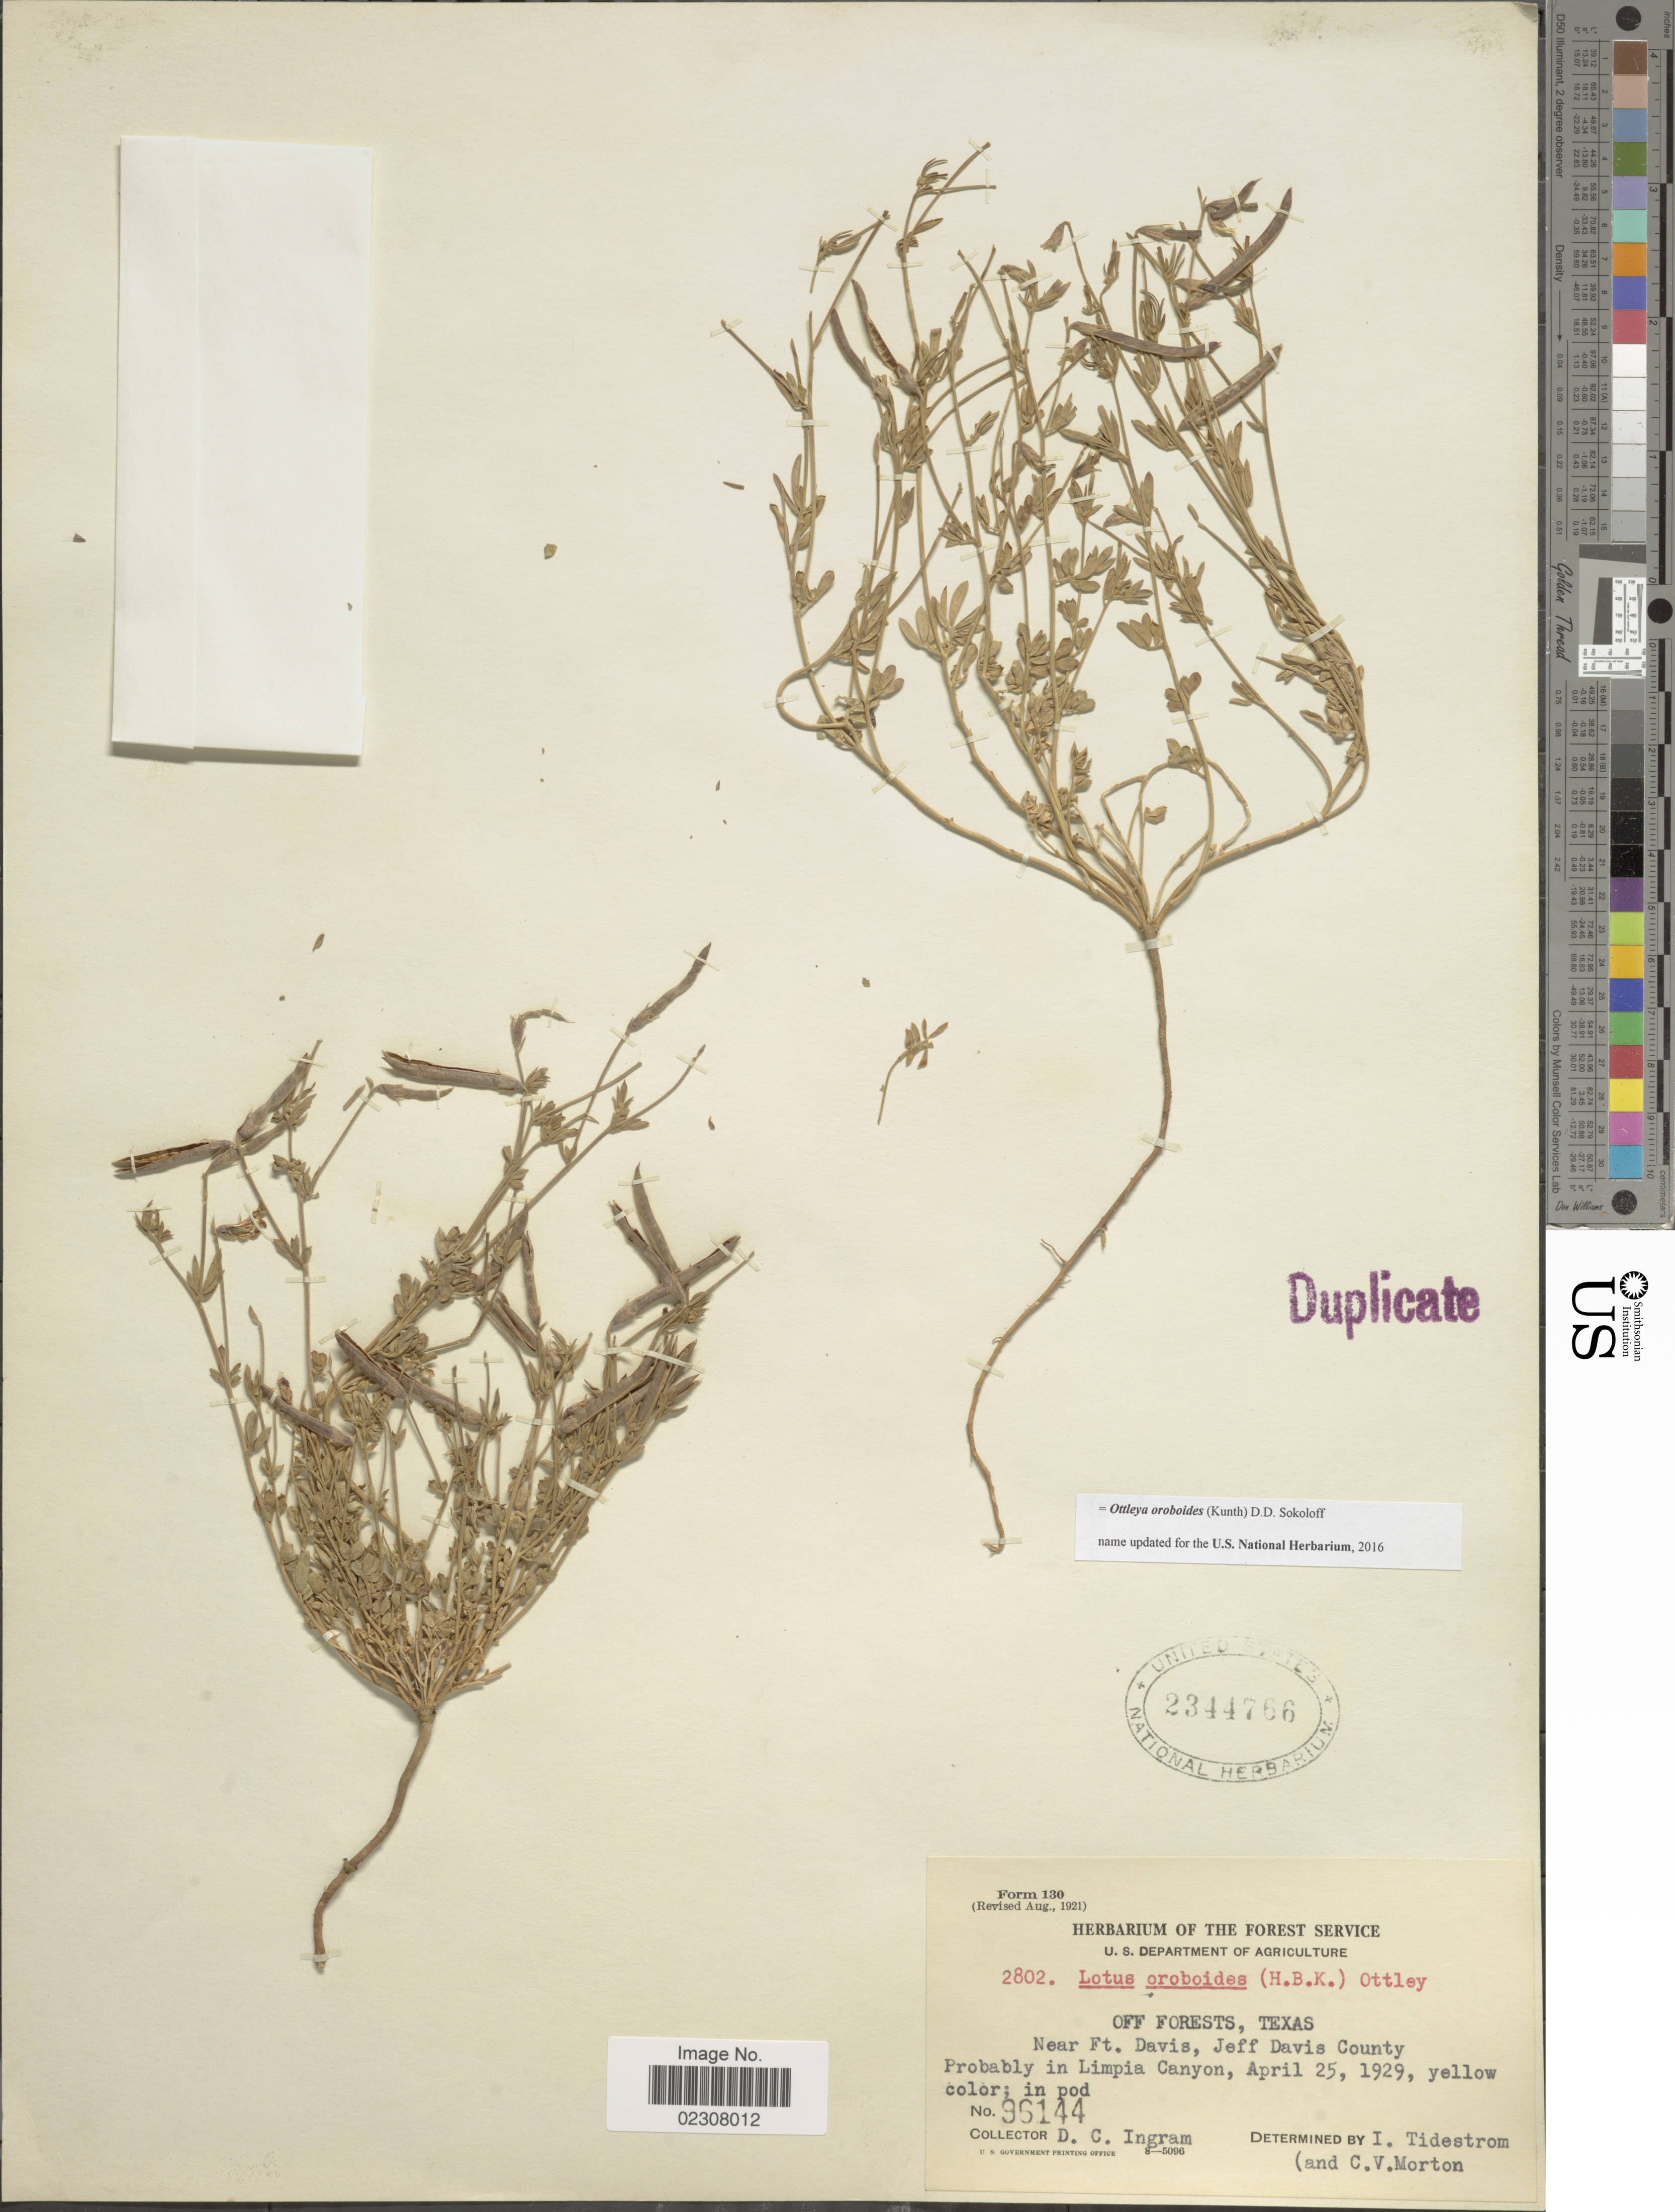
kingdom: Plantae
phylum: Tracheophyta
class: Magnoliopsida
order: Fabales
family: Fabaceae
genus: Ottleya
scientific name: Ottleya oroboides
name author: (Kunth) D.D. Sokoloff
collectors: D. C. Ingram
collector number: B. 2802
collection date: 1929-04-25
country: United States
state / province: Texas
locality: Off Forests, Near Ft Davis, Jeff Davids County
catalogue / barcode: US 2344766